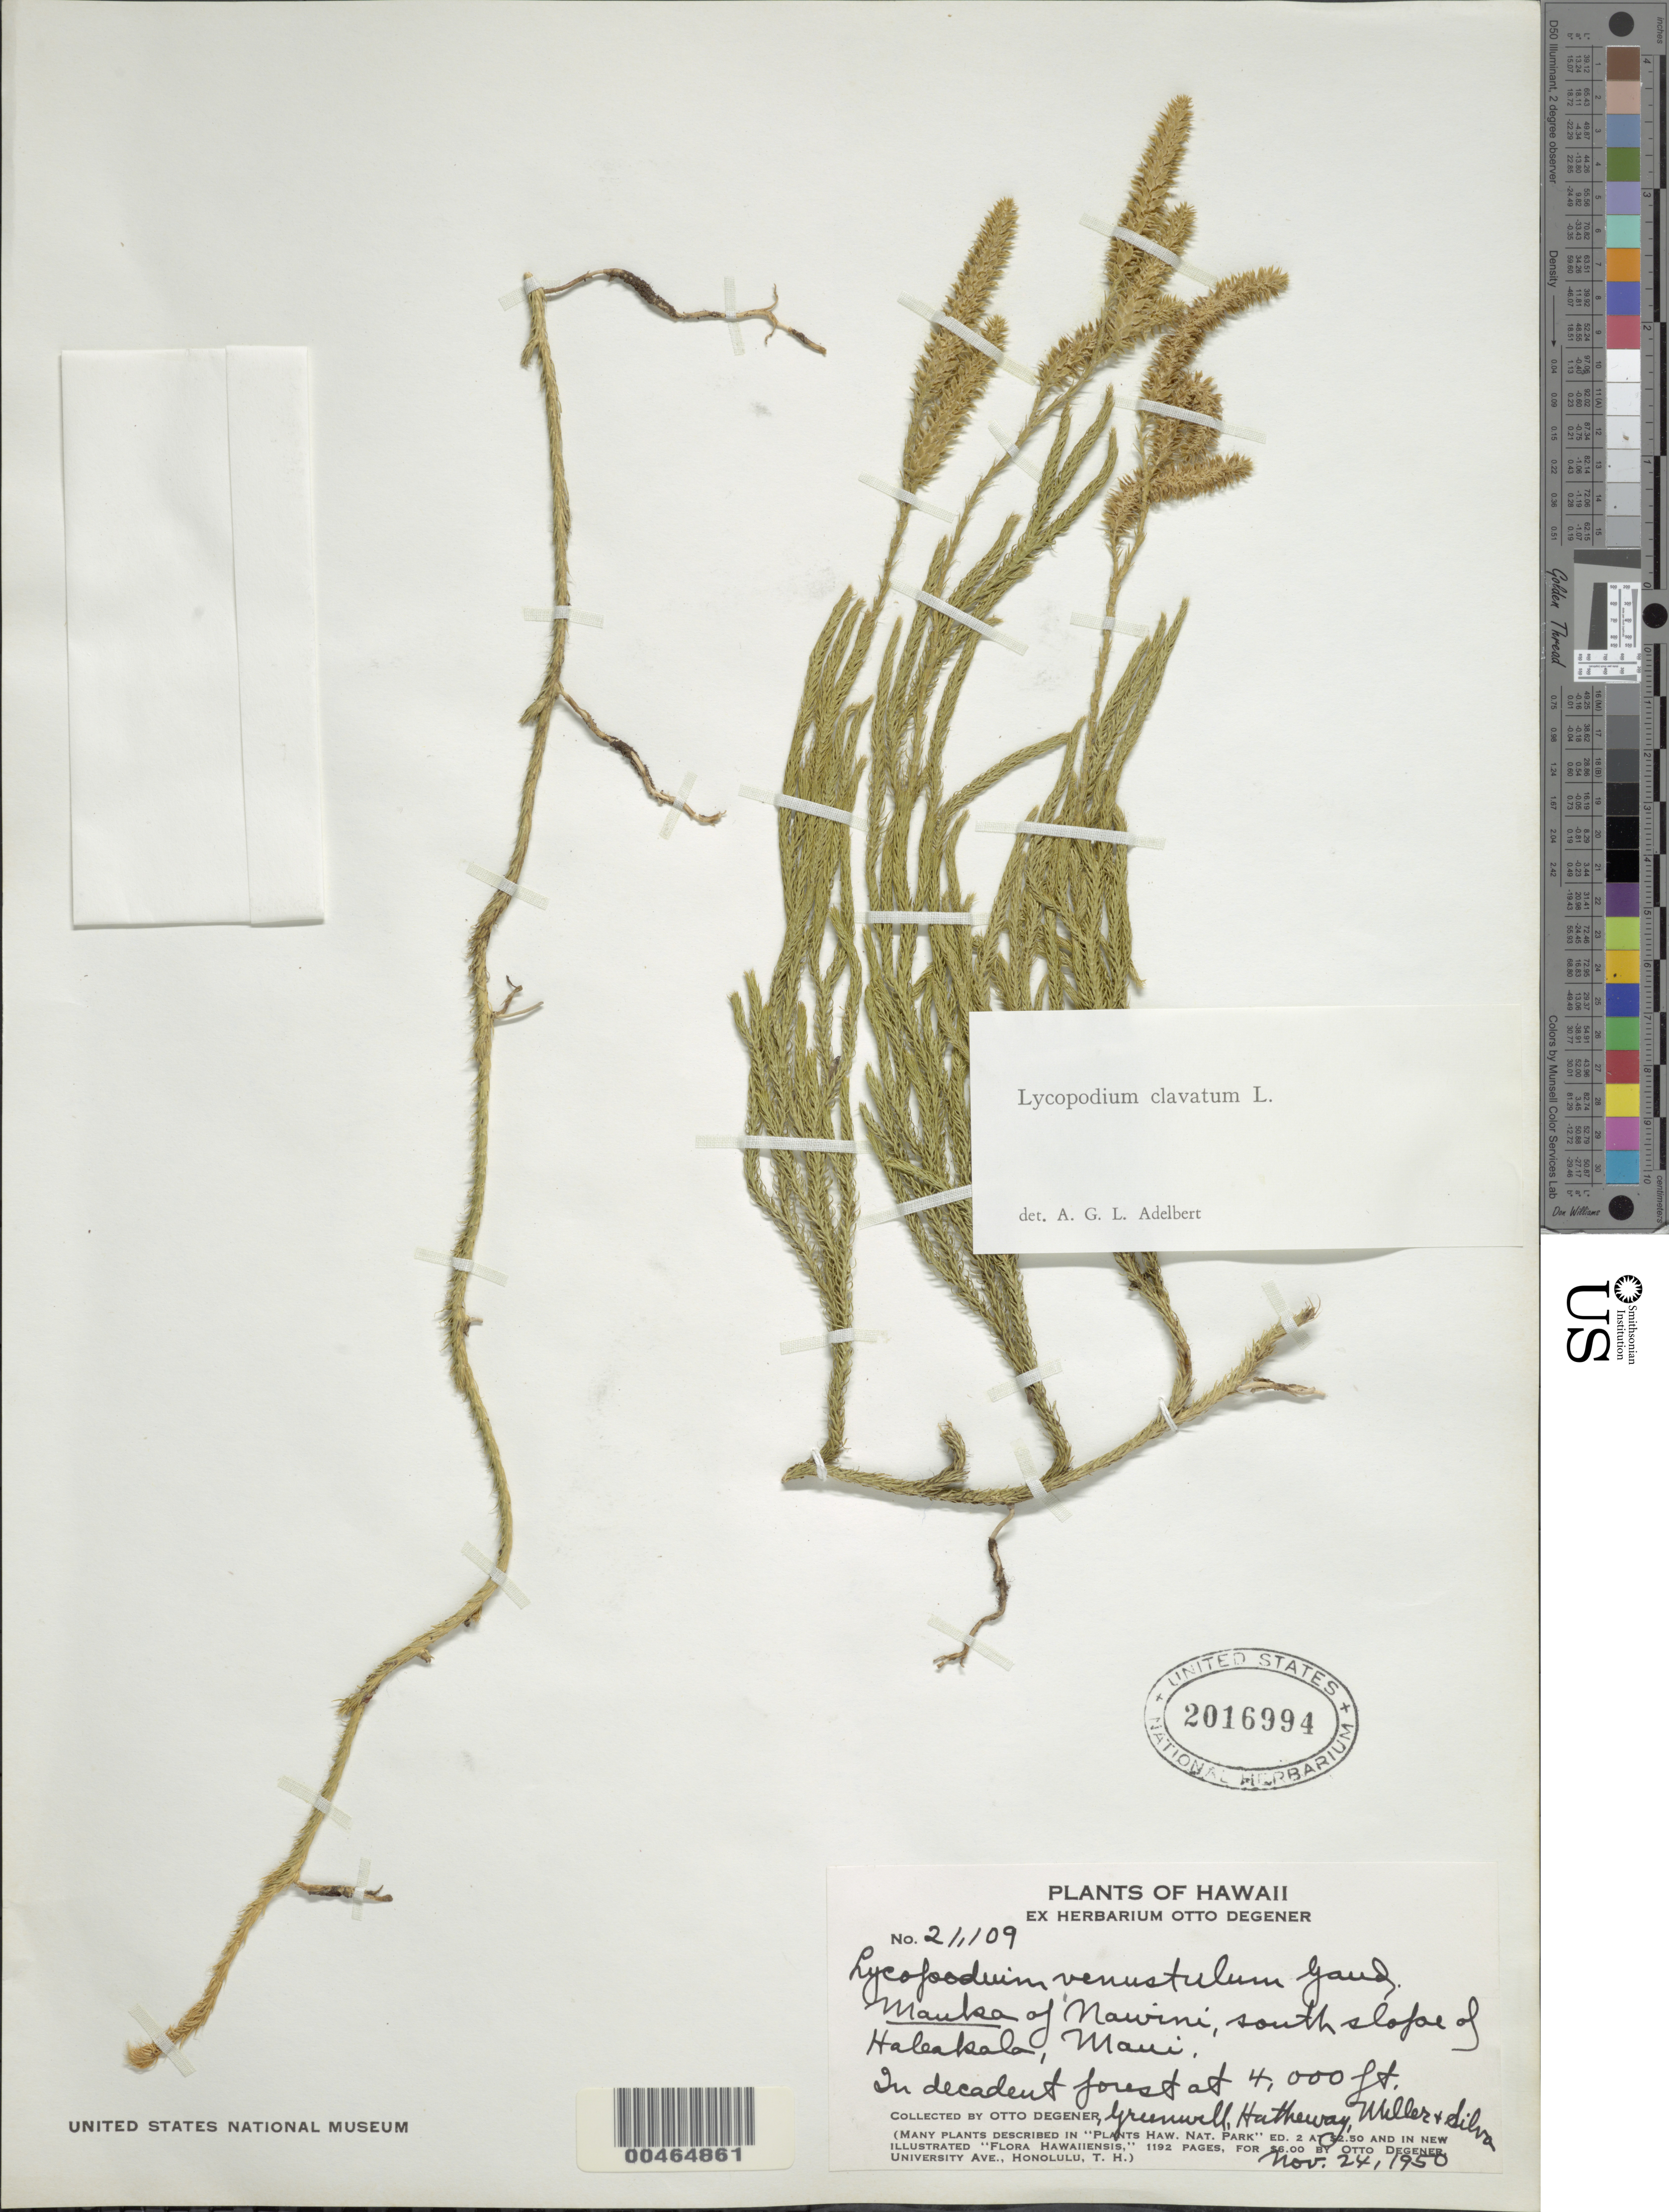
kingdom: Plantae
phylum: Tracheophyta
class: Lycopodiopsida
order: Lycopodiales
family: Lycopodiaceae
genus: Lycopodium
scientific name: Lycopodium clavatum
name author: L.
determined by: Adelbert, A. G. L.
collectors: O. Degener, -. Greenwell, -- Hatheway, P. Miller & Silva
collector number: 21109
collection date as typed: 24 Nov 1950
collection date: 1950-11-24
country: United States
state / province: Hawaii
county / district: Maui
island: Maui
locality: Mauka of Nawini, S slope of Haleakala, Maui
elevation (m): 1219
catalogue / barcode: US 2016994